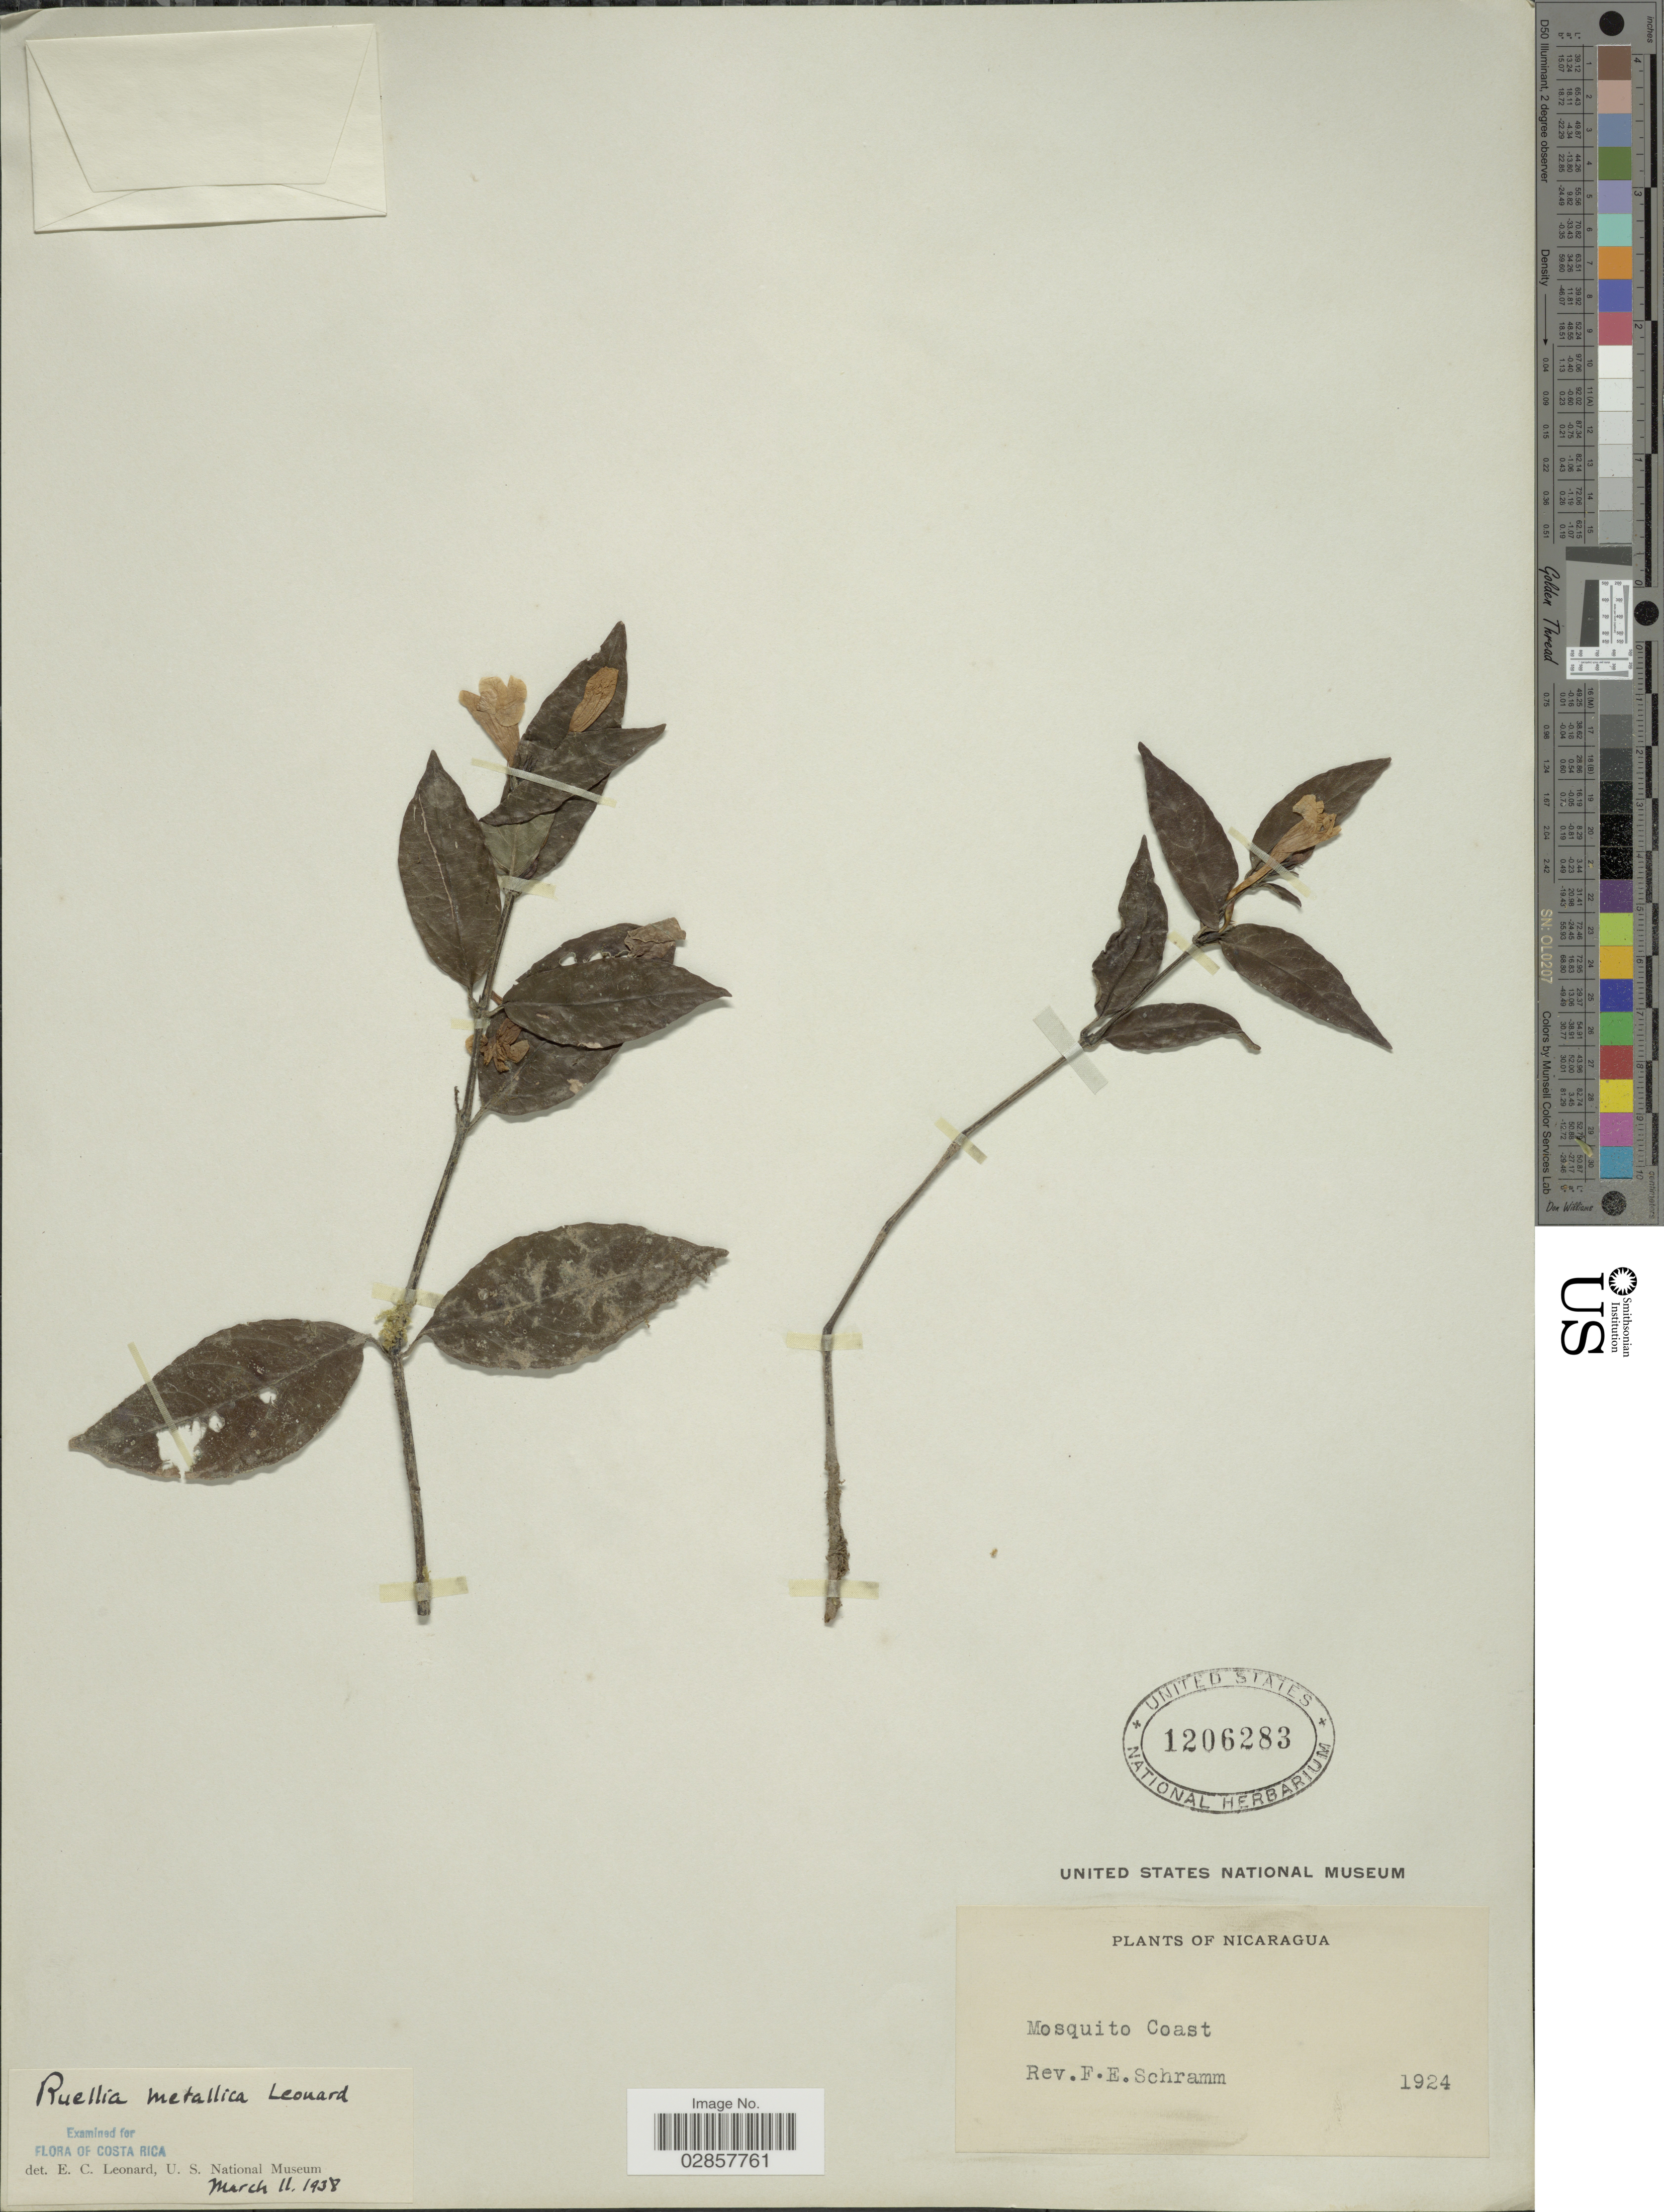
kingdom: Plantae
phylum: Tracheophyta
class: Magnoliopsida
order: Lamiales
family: Acanthaceae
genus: Ruellia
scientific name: Ruellia metallica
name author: Leonard in Standl.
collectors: F. E. Schramm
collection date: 1924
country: Nicaragua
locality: Mosquito Coast.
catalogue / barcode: US 1206283